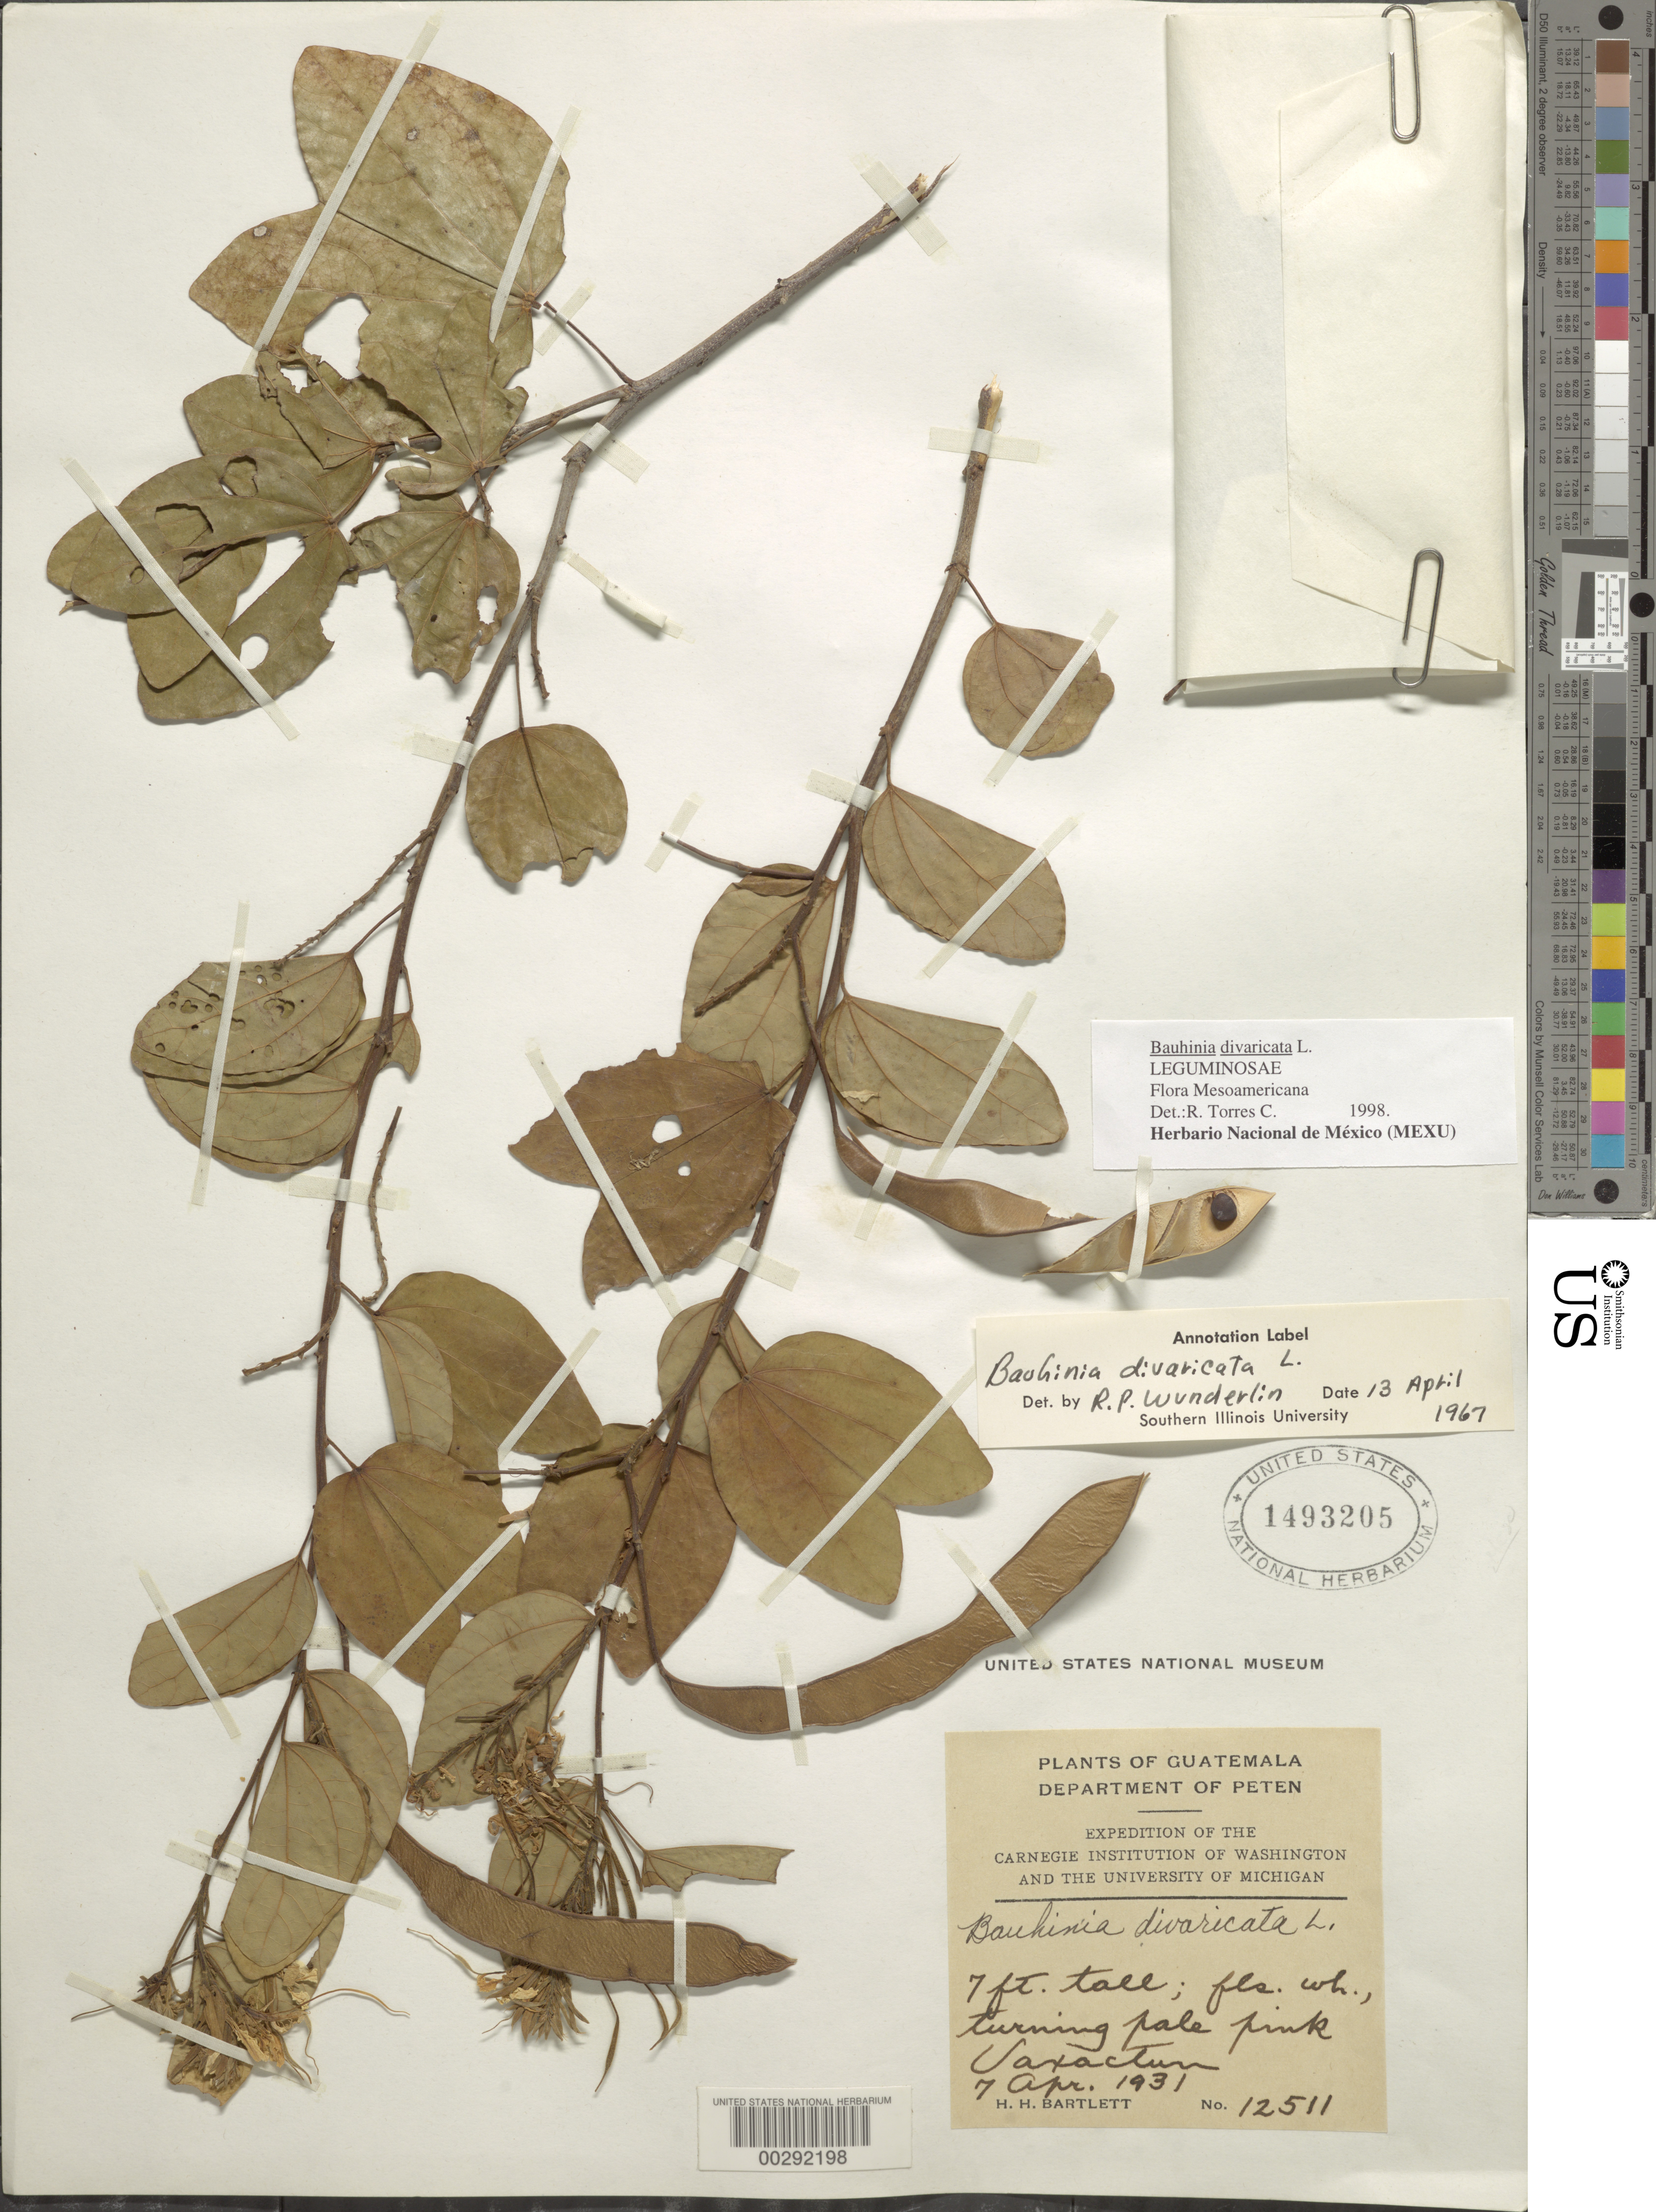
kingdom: Plantae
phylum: Tracheophyta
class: Magnoliopsida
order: Fabales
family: Fabaceae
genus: Bauhinia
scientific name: Bauhinia divaricata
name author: L.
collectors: H. H. Bartlett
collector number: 12511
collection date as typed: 07 Apr 1931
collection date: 1931-04-07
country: Guatemala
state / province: El Petén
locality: Uaxactún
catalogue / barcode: US 1493205